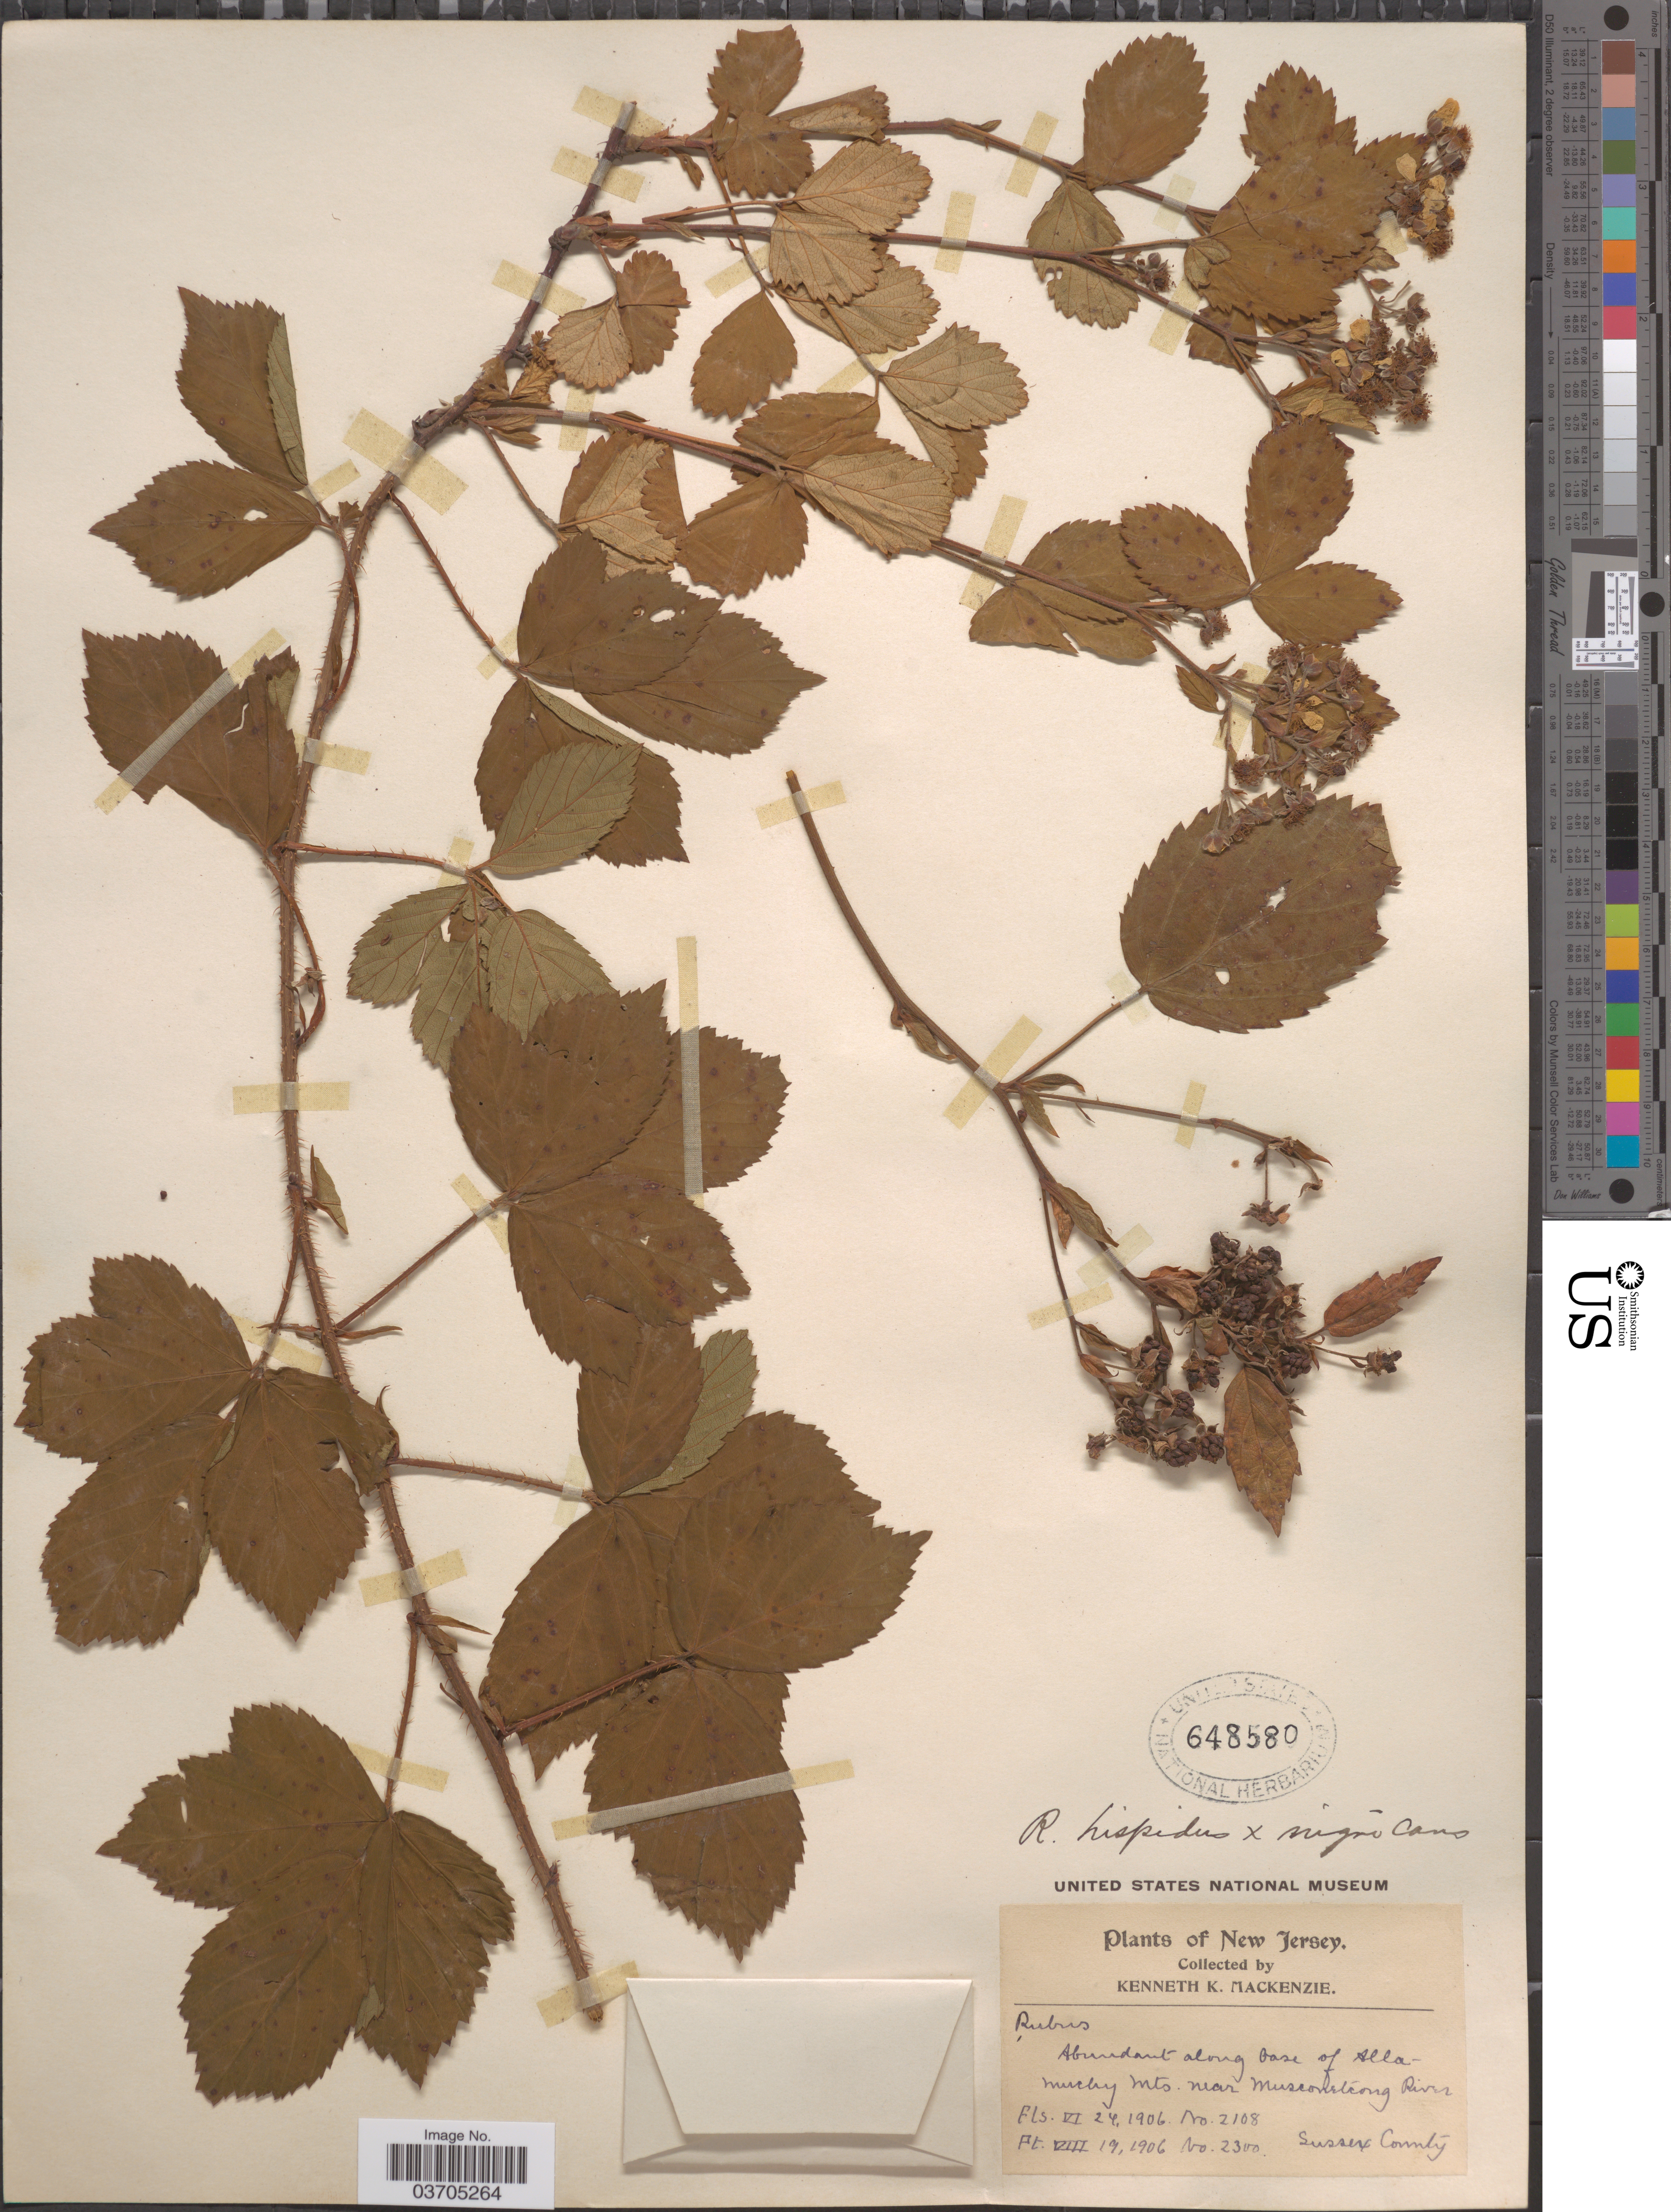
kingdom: Plantae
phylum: Tracheophyta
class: Magnoliopsida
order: Rosales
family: Rosaceae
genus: Rubus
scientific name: Rubus trifrons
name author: Blanch.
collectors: K. K. Mackenzie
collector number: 2108/2300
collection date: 1906-06-24/1906-08-19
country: United States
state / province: New Jersey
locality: Along Oase of Allamuchy Mts. near Musconetcong River. Sussex County.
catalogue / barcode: US 648580